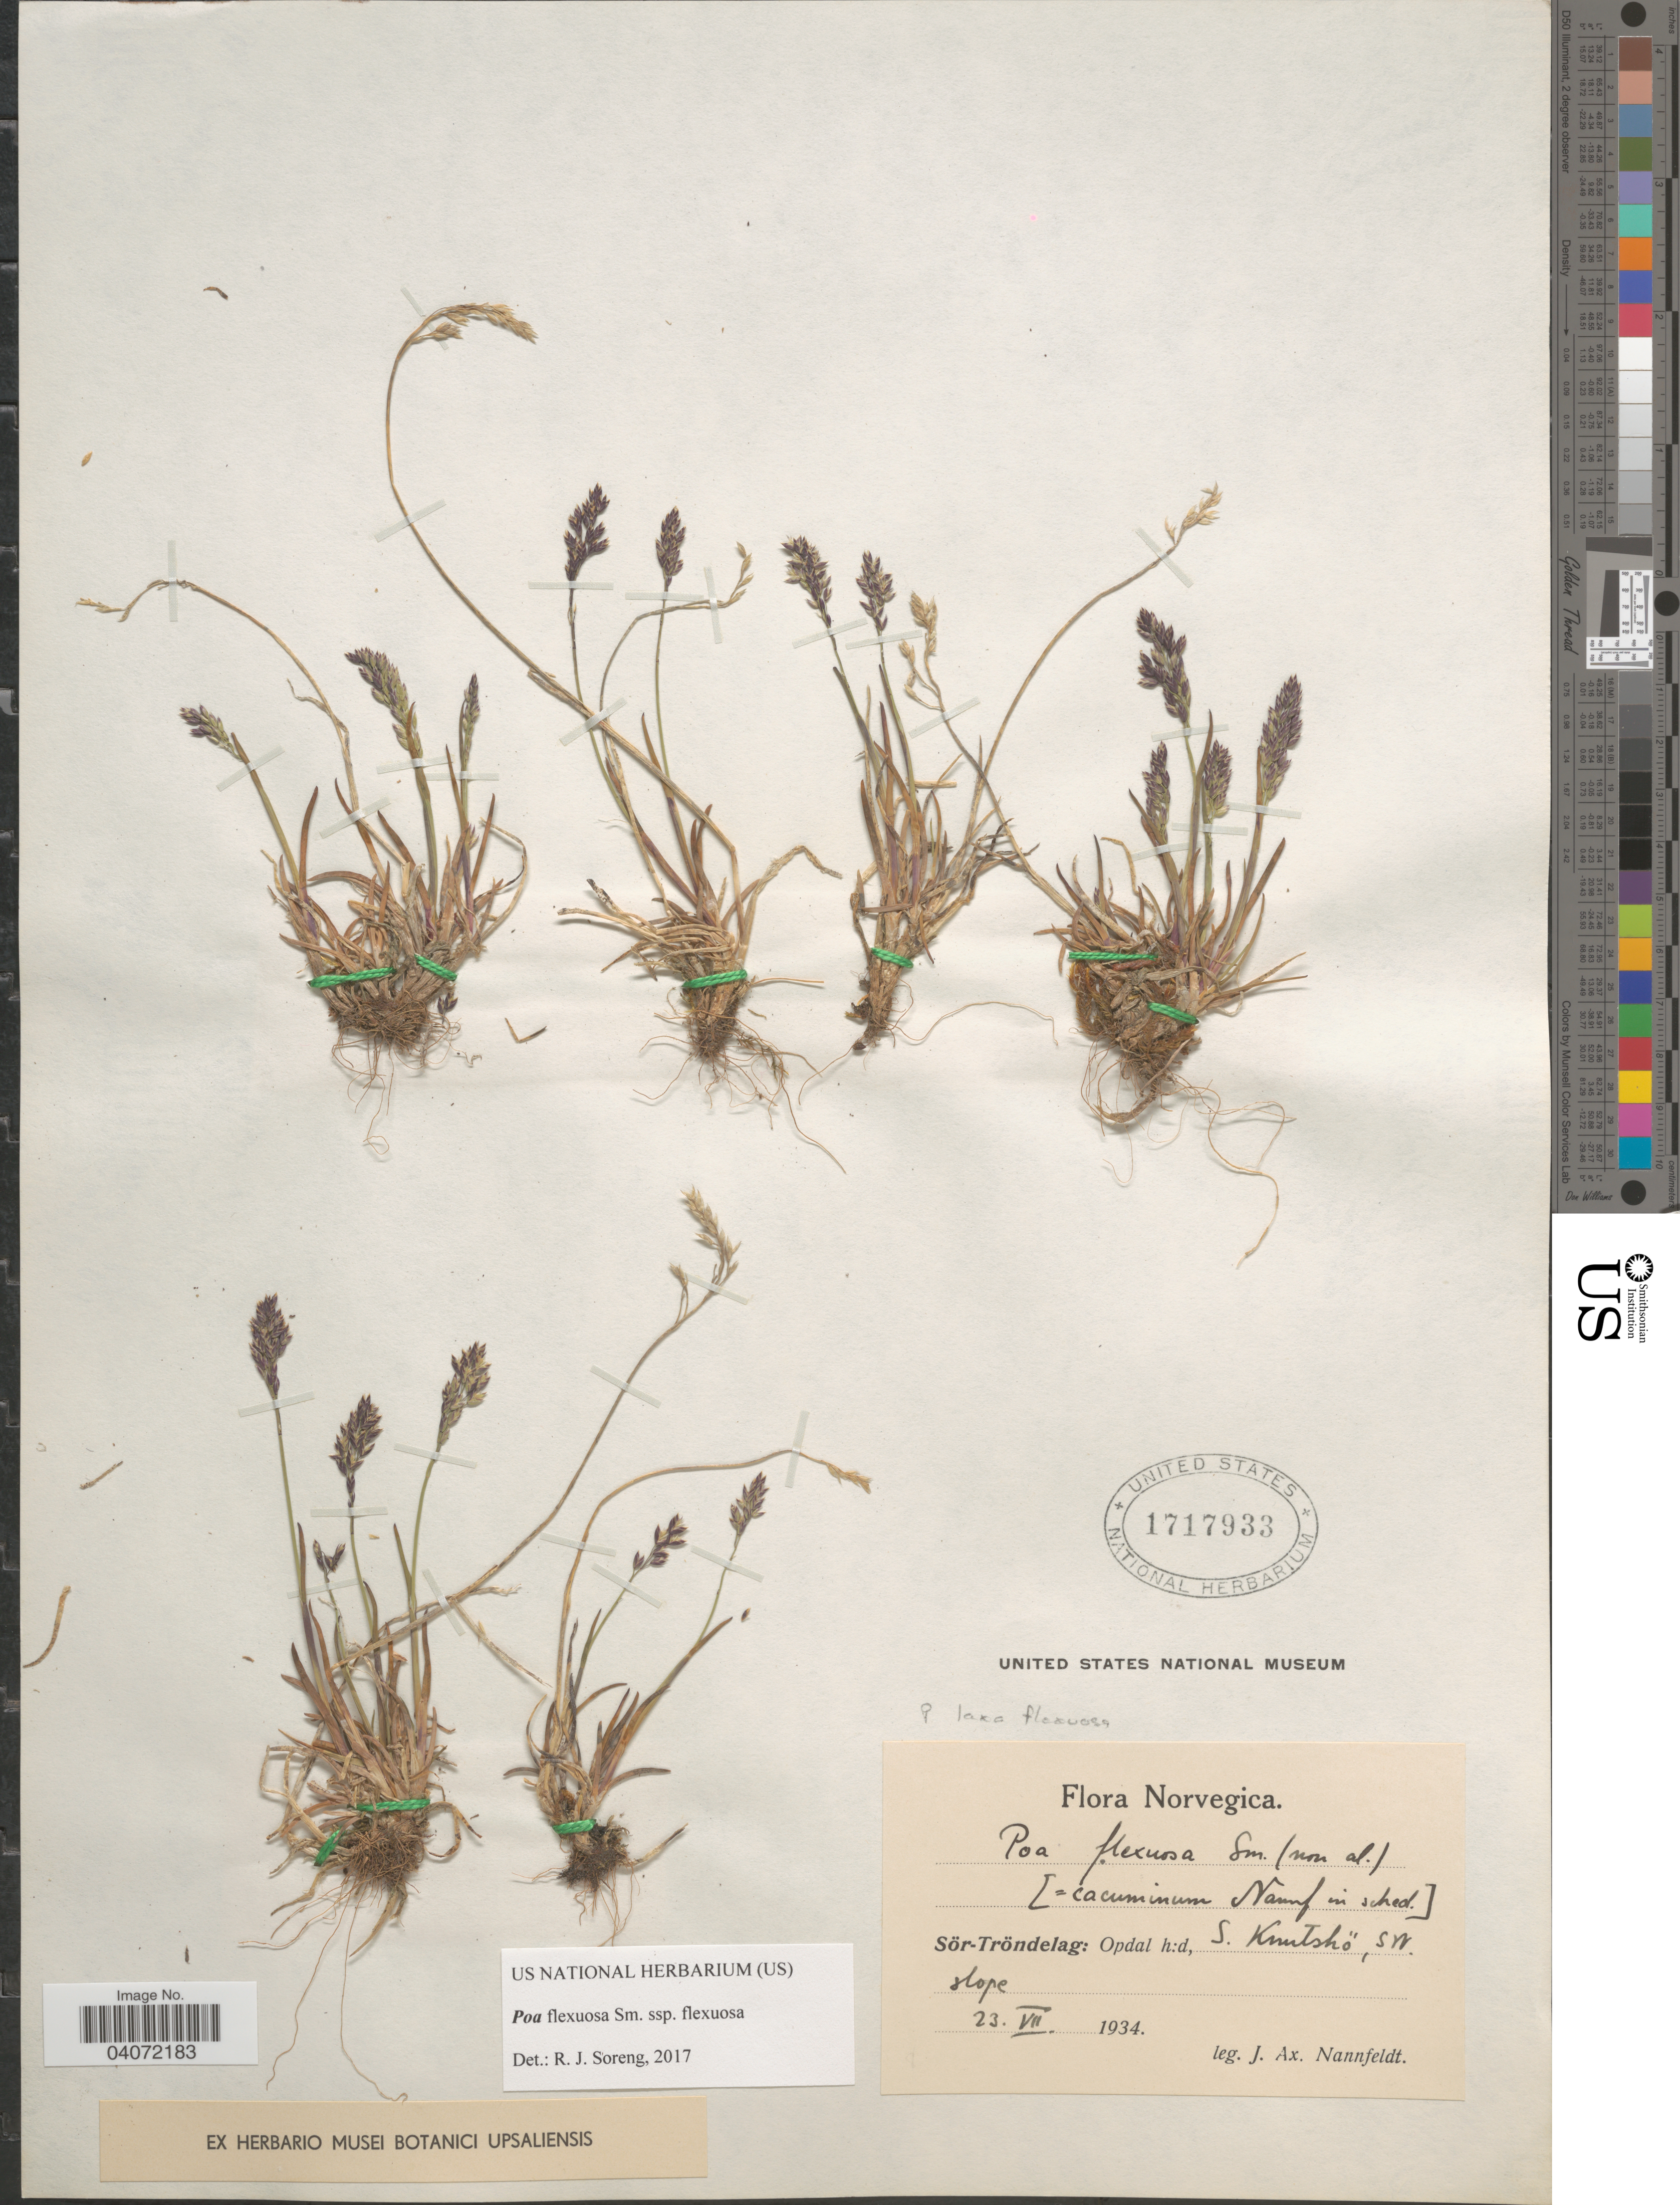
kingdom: Plantae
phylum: Tracheophyta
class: Liliopsida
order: Poales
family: Poaceae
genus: Poa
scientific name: Poa flexuosa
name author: Muhl.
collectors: J. Nannfeldt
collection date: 1934-07-23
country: Norway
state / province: Trøndelag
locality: Norvegica. Opdal h:d, S. Knutshö, SW. slope.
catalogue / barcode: US 1717933